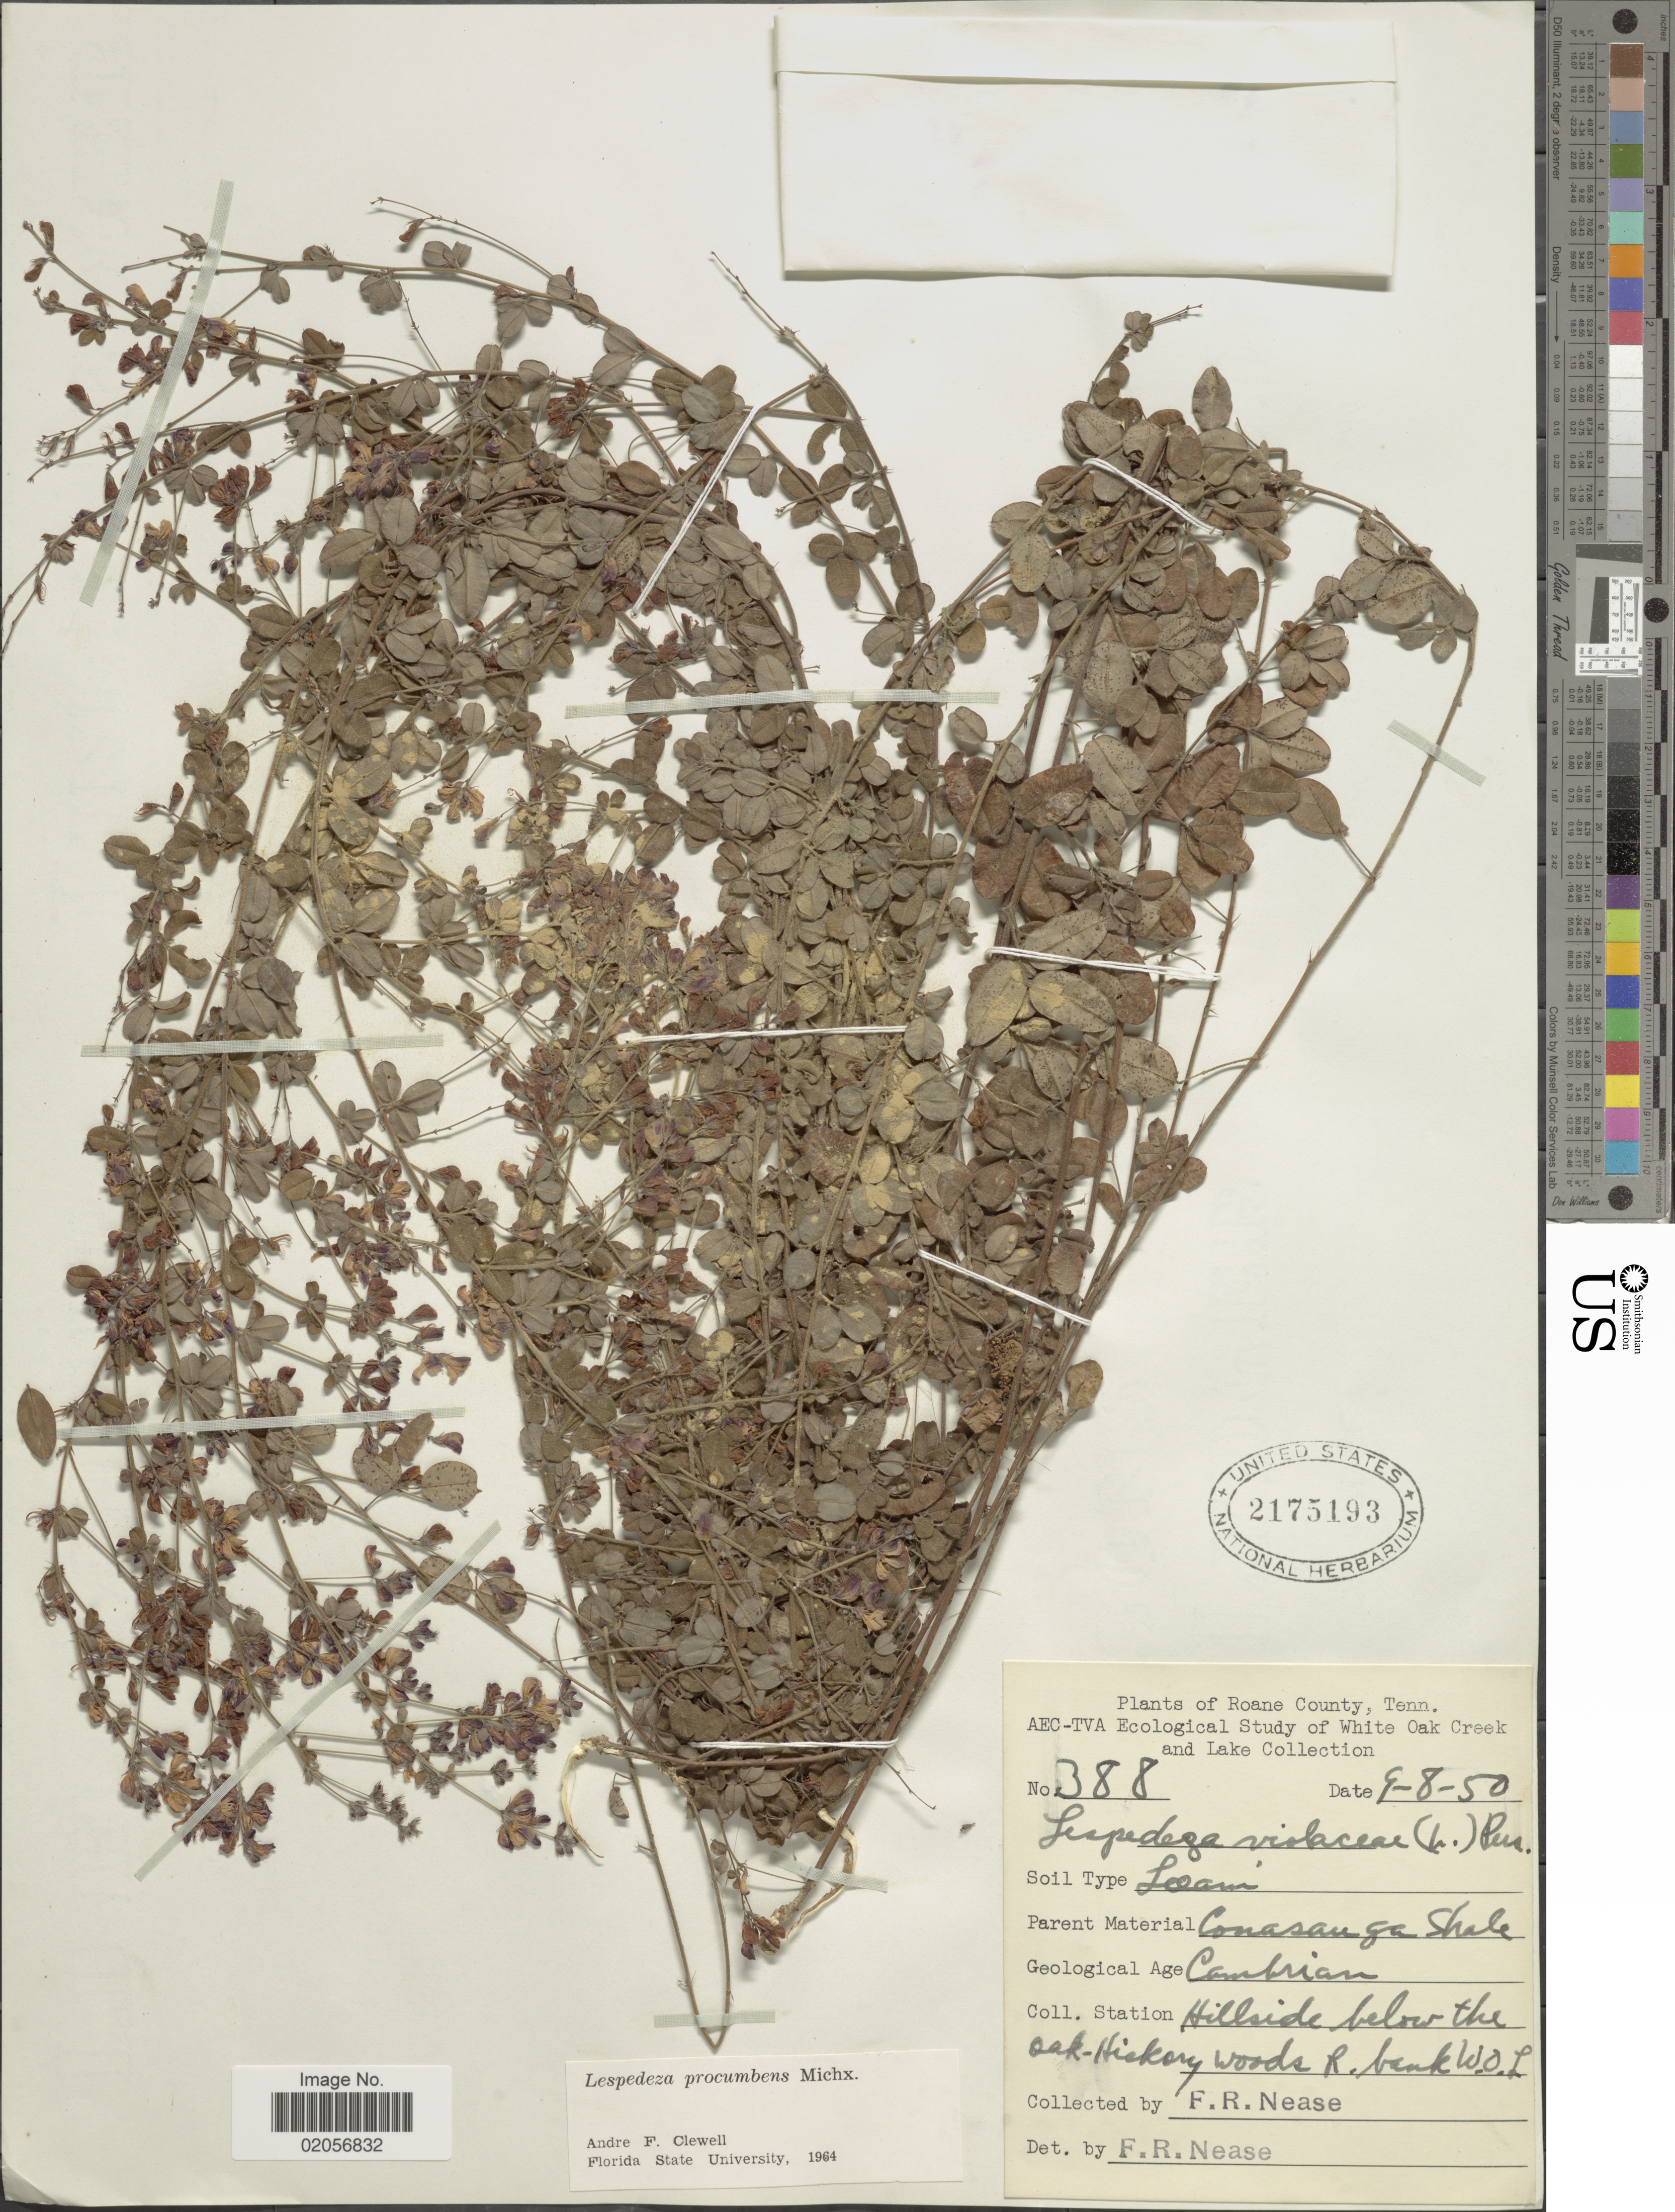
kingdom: Plantae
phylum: Tracheophyta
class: Magnoliopsida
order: Fabales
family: Fabaceae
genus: Lespedeza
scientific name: Lespedeza procumbens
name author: Michx.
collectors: F. Nease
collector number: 388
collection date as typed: Transcribed d/m/y: 8/9/50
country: United States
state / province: Tennessee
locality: Roane County. Hillside below the Oak- hickory woods R.bank W. O. L.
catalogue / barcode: US 2175193